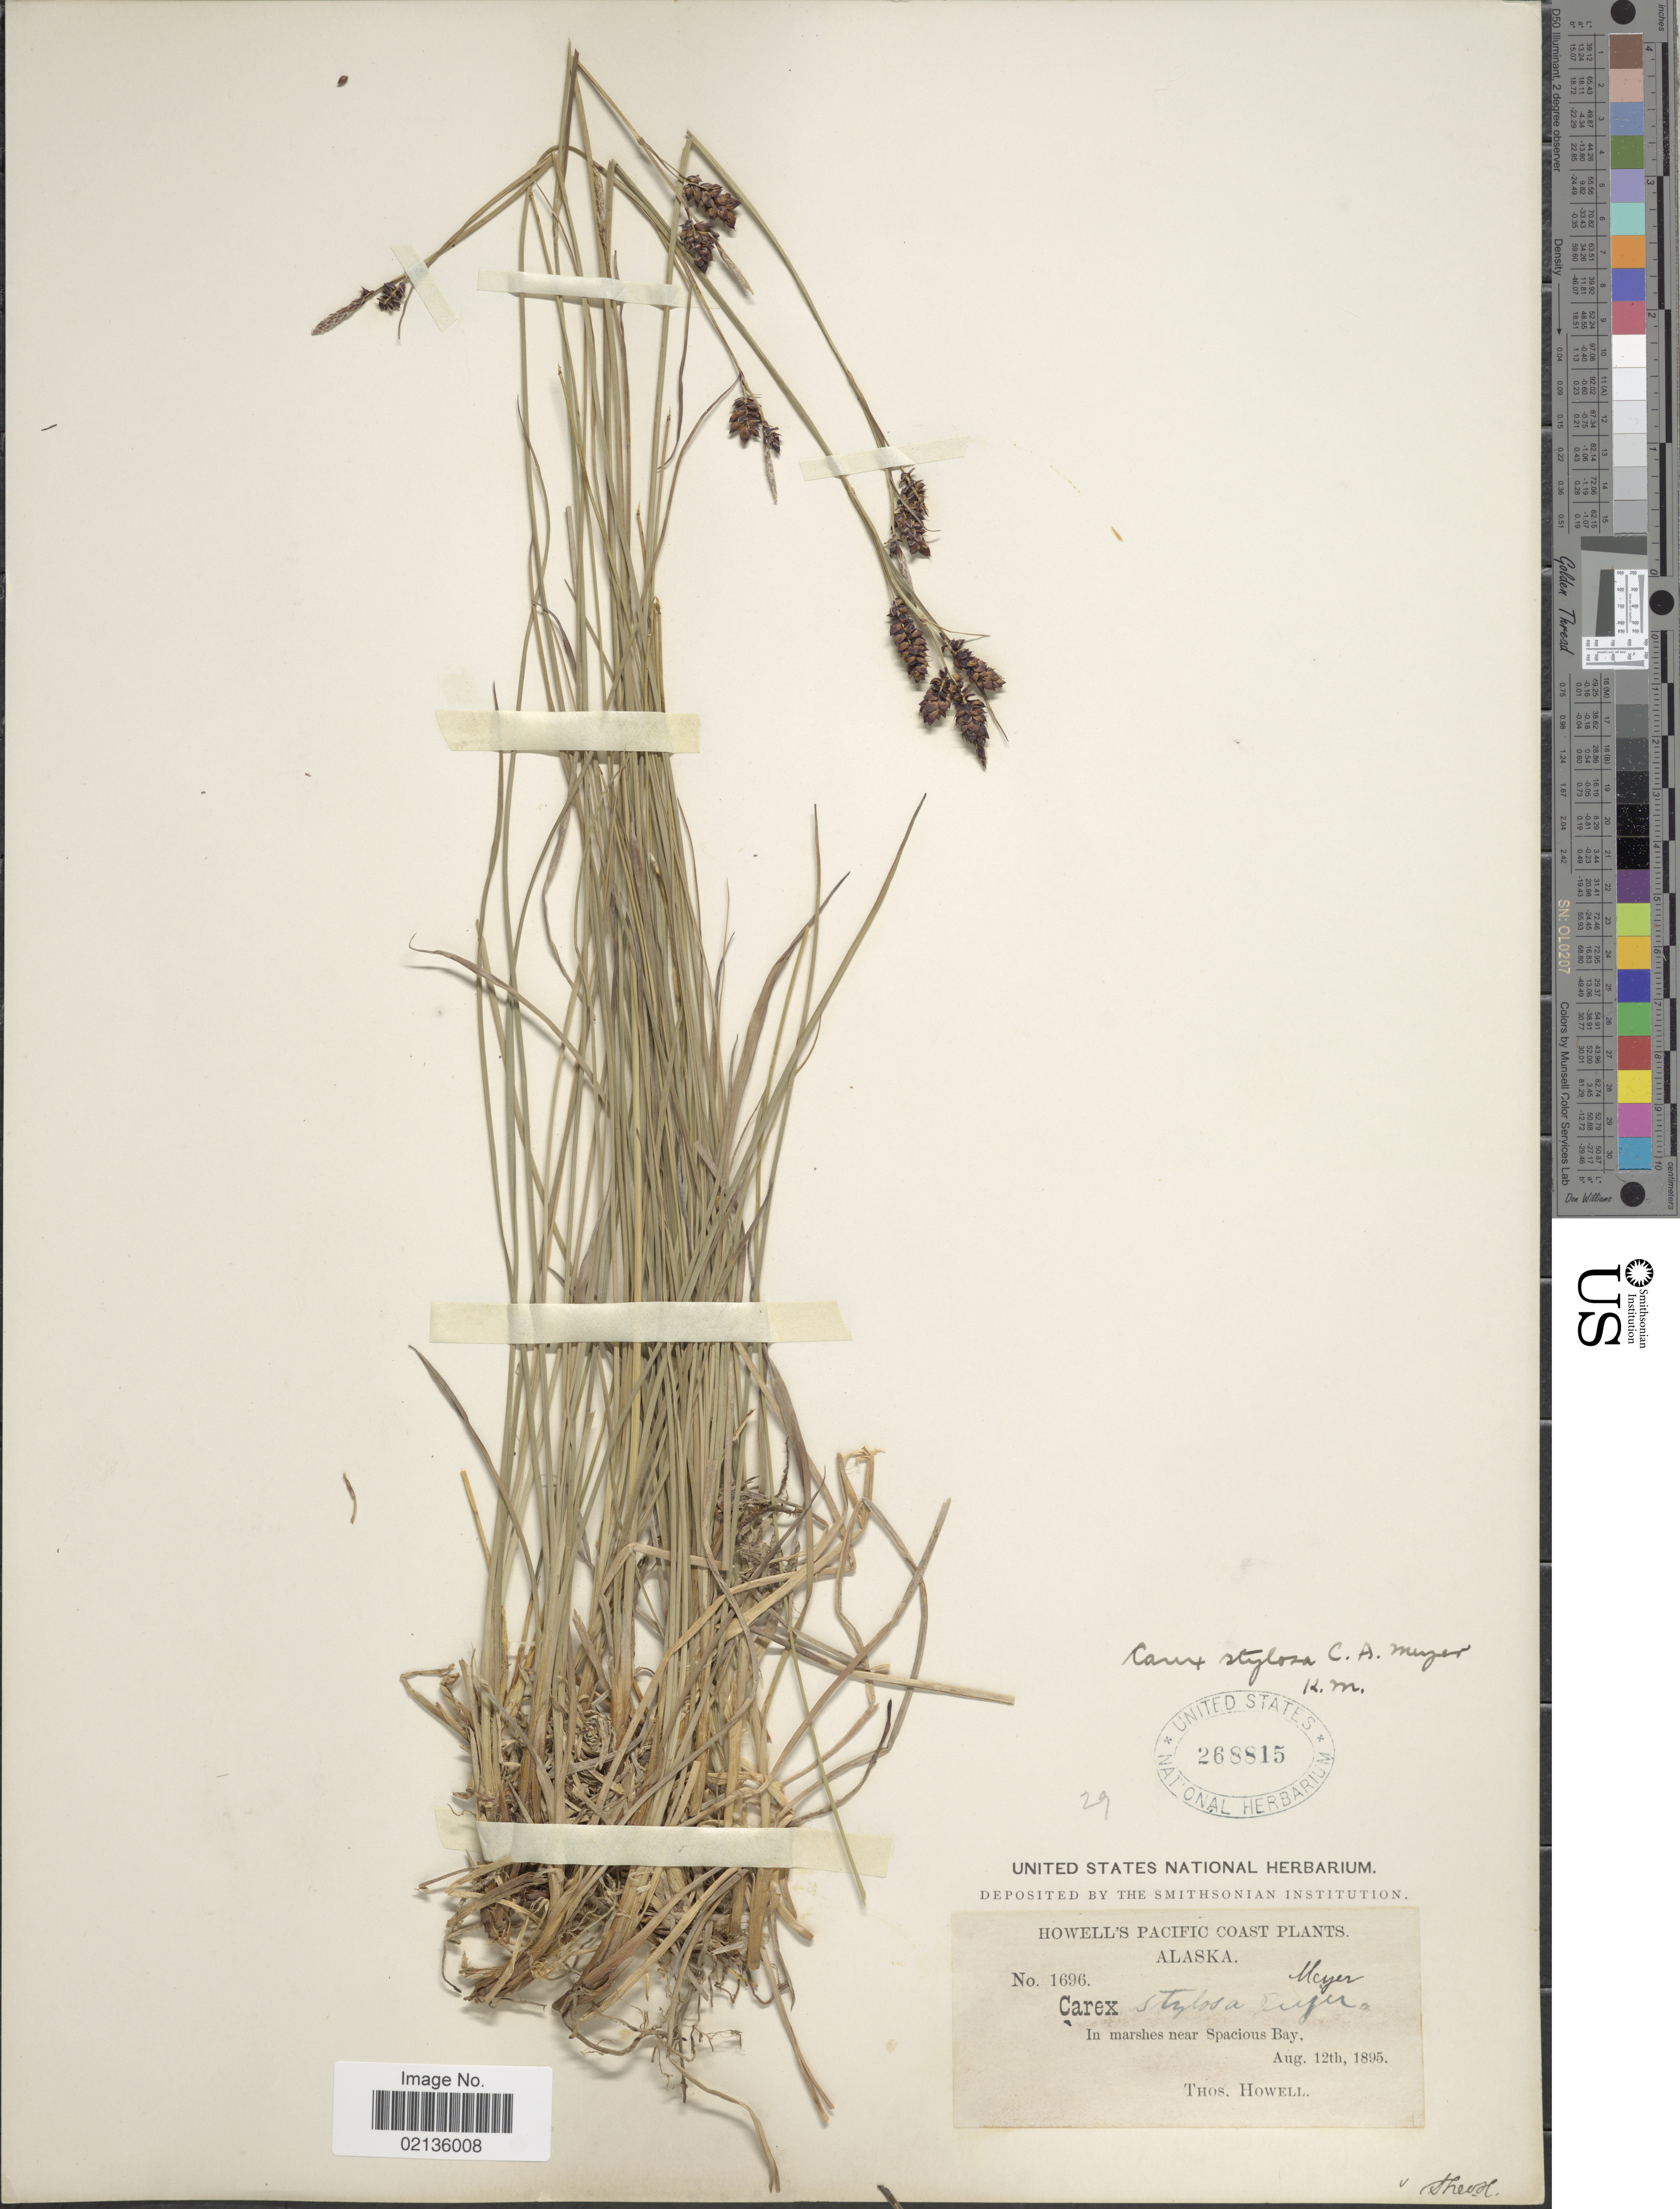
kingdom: Plantae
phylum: Tracheophyta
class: Liliopsida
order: Poales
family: Cyperaceae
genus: Carex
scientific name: Carex stylosa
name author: C.A. Mey.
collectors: T. Howell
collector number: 1696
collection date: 1895-08-12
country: United States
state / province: Alaska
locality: Pacific Coast, In marshes near Spacious Bay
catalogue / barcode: US 268815